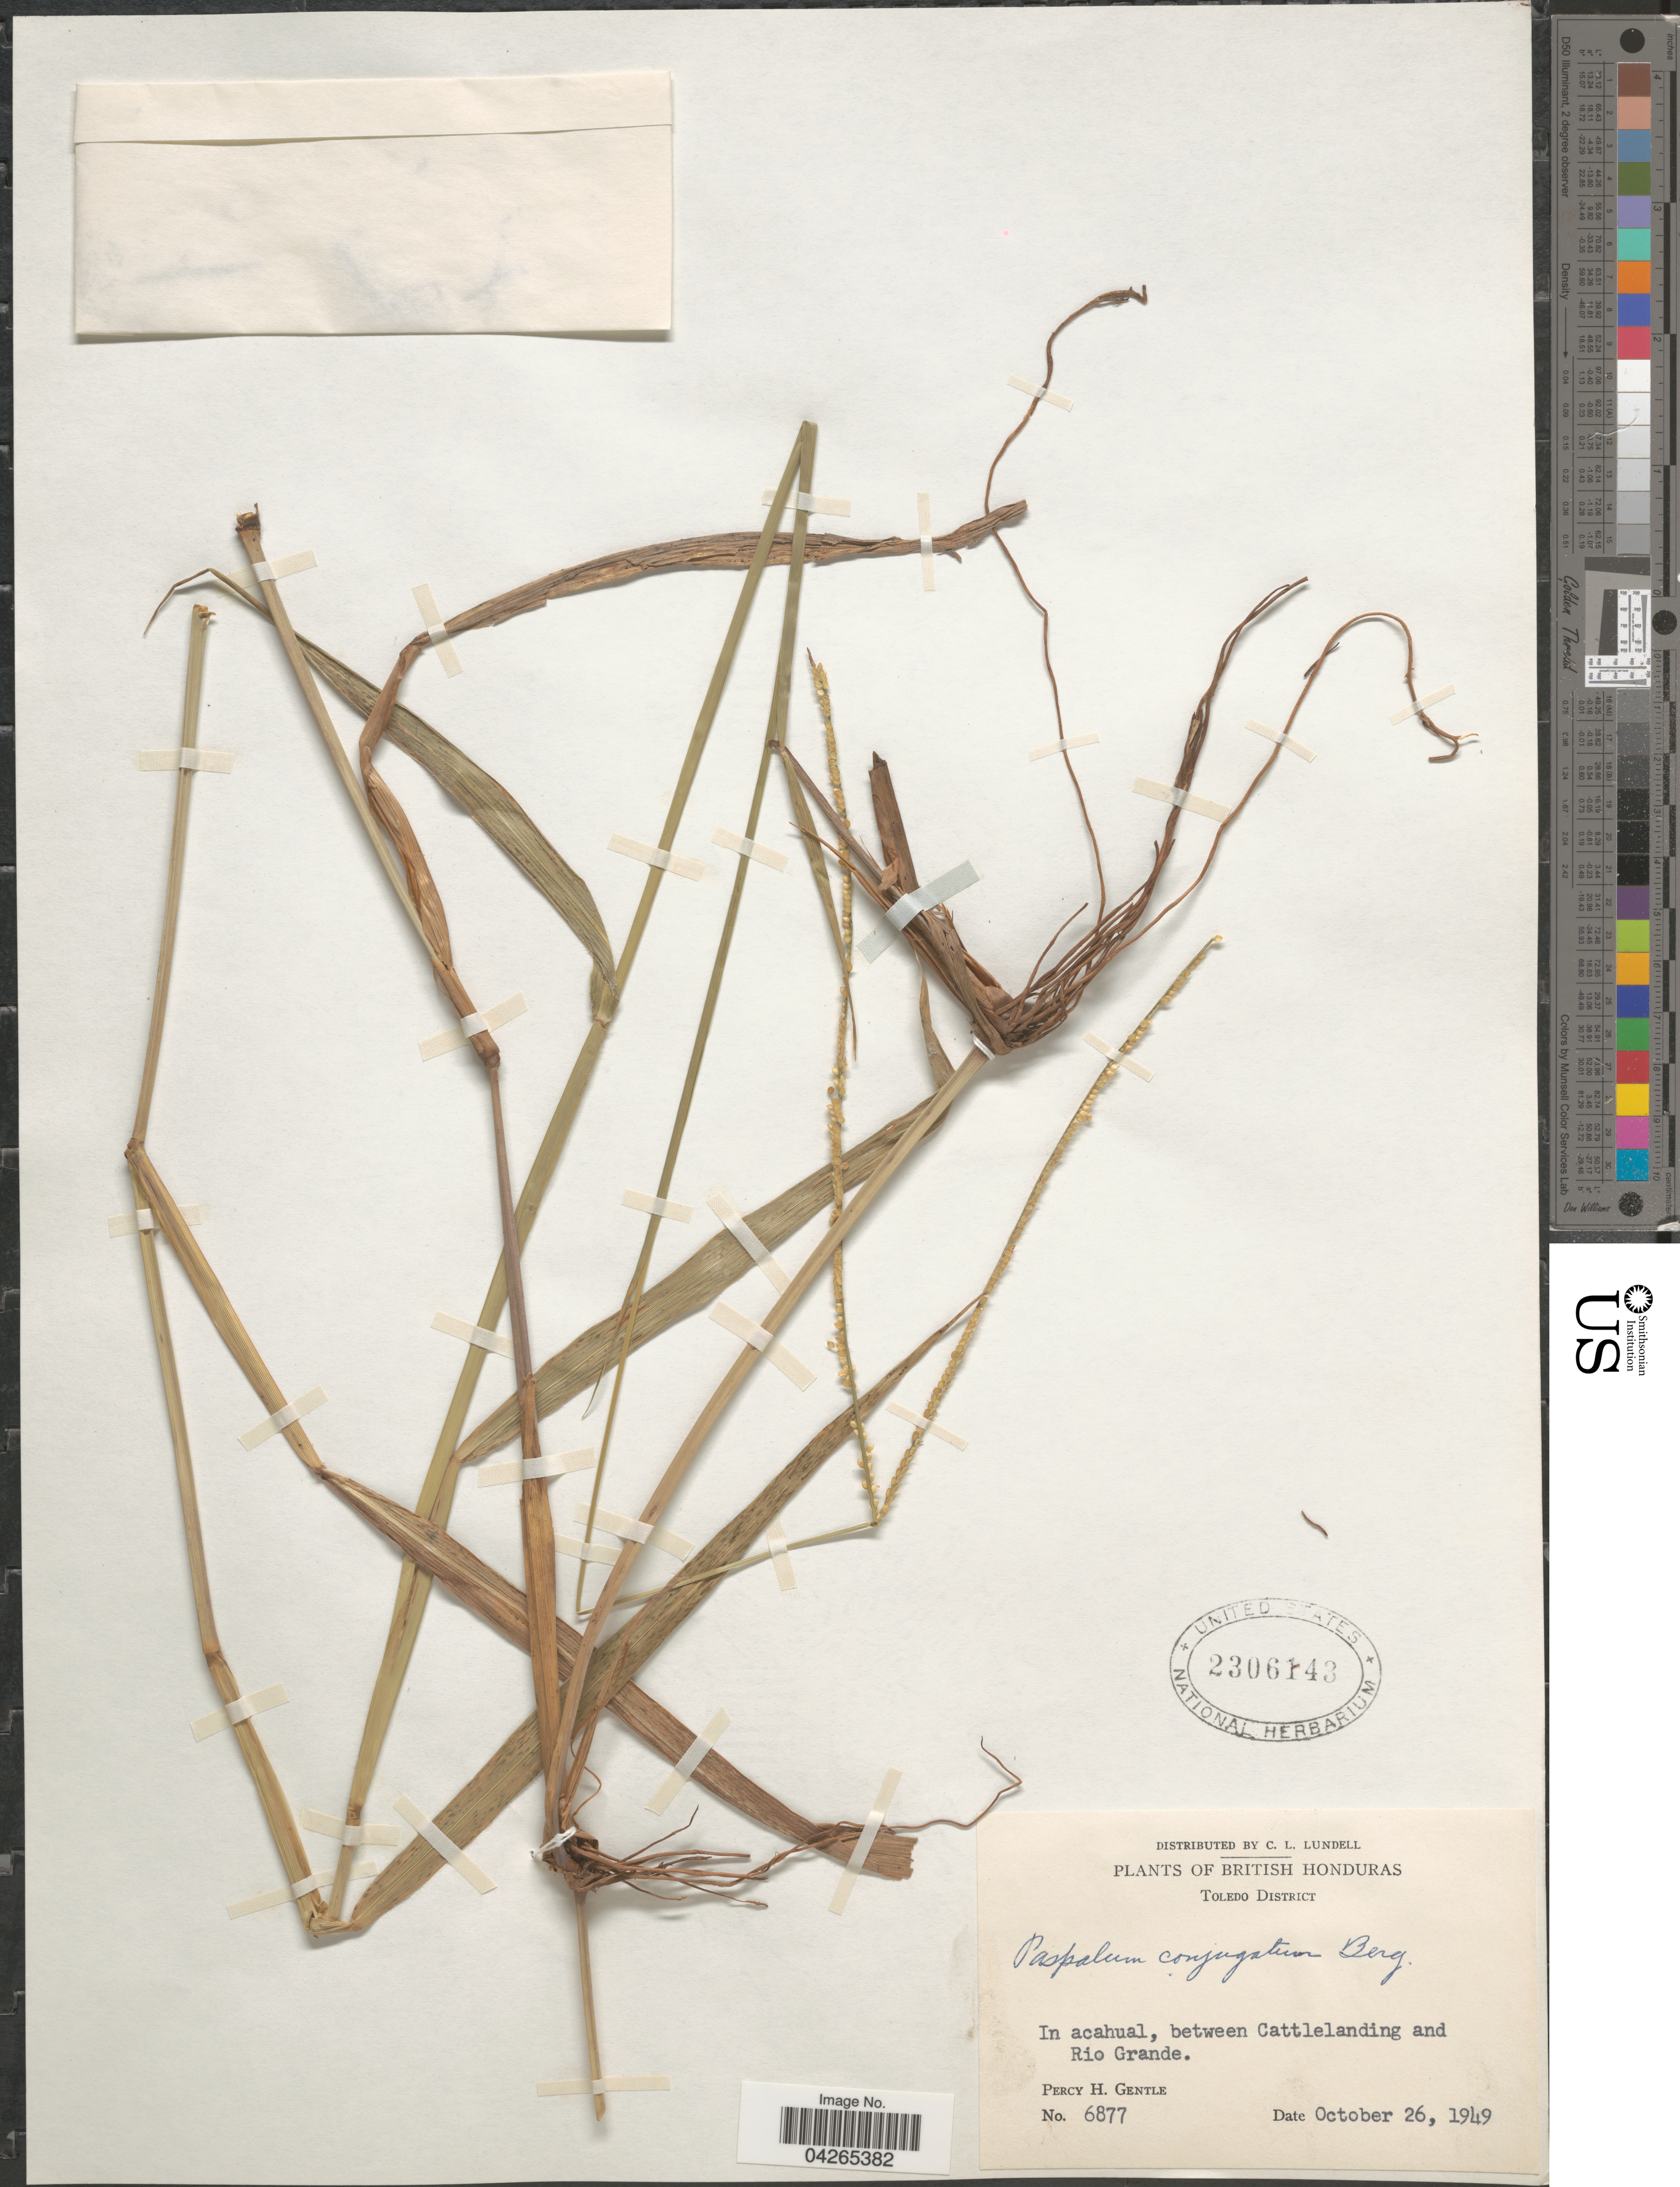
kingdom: Plantae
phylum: Tracheophyta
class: Liliopsida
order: Poales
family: Poaceae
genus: Paspalum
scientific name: Paspalum conjugatum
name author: P.J. Bergius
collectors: P. H. Gentle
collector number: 6877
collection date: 1949-10-26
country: Belize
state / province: Toledo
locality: British Honduras. Toledo District. In acahual, between Cattlelanding and Rio Grande.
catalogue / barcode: US 2306143